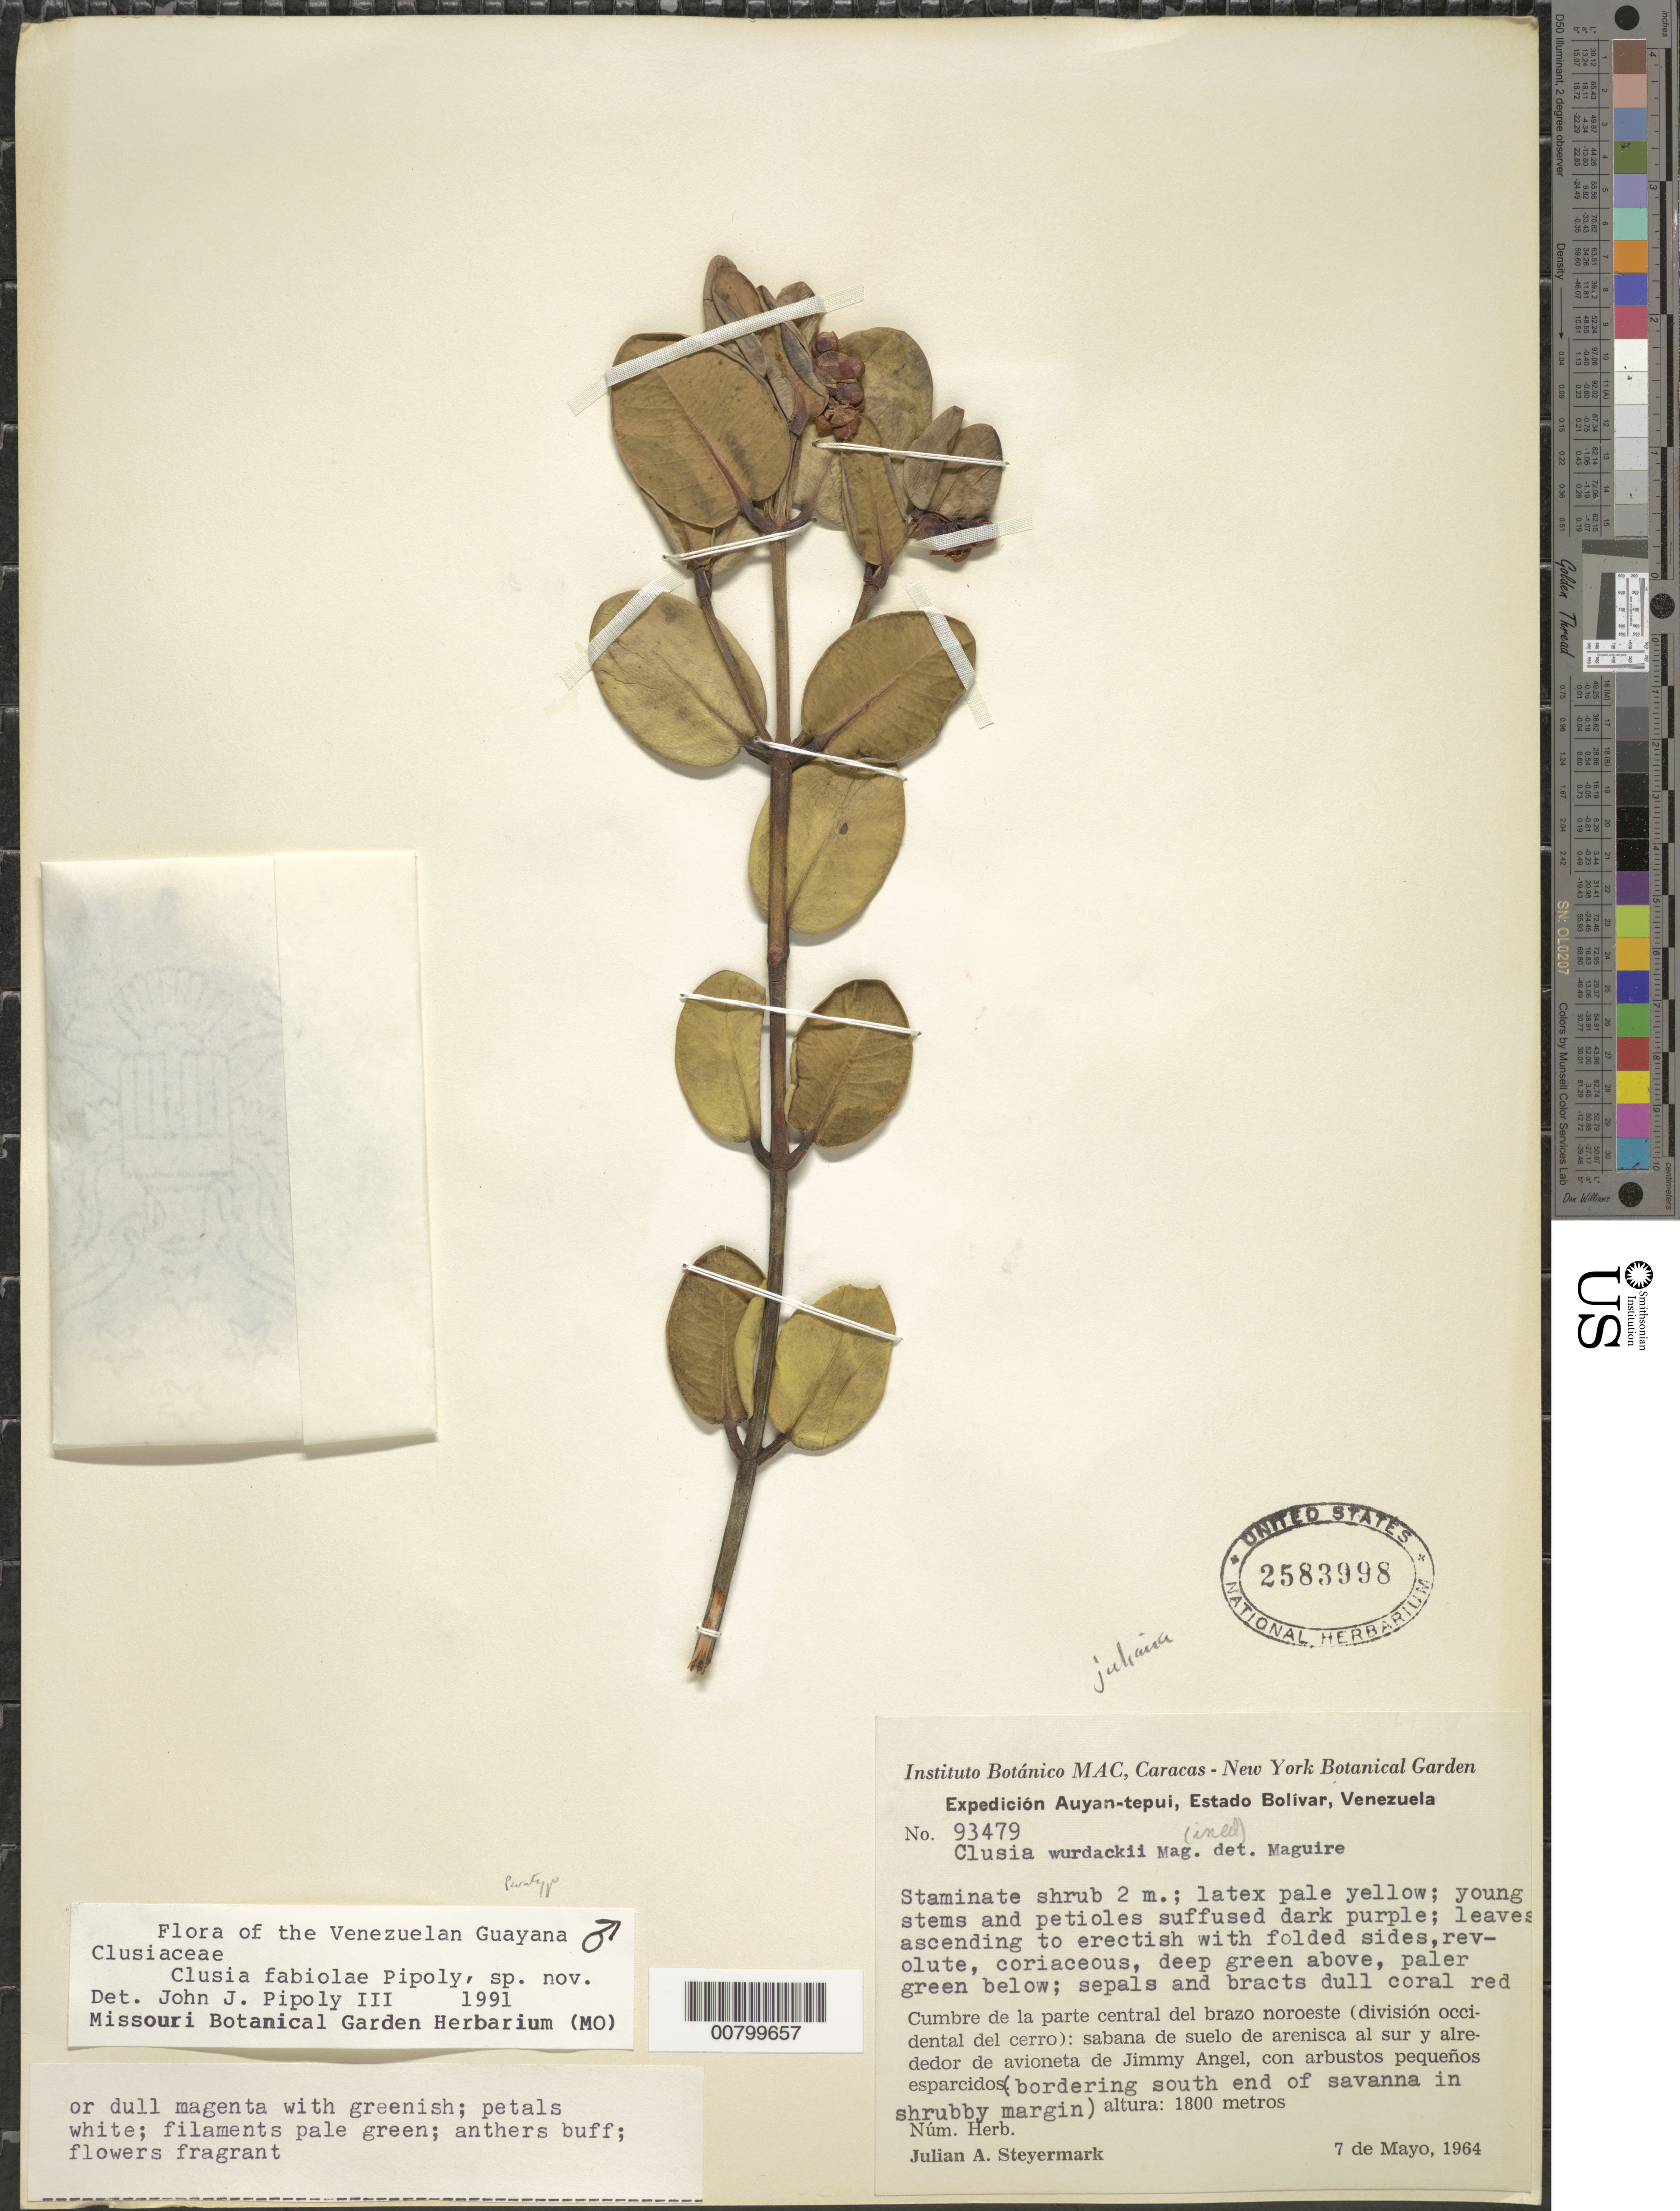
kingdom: Plantae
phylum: Tracheophyta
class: Magnoliopsida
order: Malpighiales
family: Clusiaceae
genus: Clusia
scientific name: Clusia fabiolae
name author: Pipoly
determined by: Pipoly, J. J., III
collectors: J. Steyermark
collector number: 93479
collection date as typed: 7-May-64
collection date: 1964-05-07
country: Venezuela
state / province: Bolívar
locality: Auyan-tepuí, cumbre de la parte central del brazo noroeste (div. occidental del cerro)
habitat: Sabana de suelo de arenisca con arbustos pequeños esparcidos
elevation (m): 1800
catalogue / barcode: US 2583998